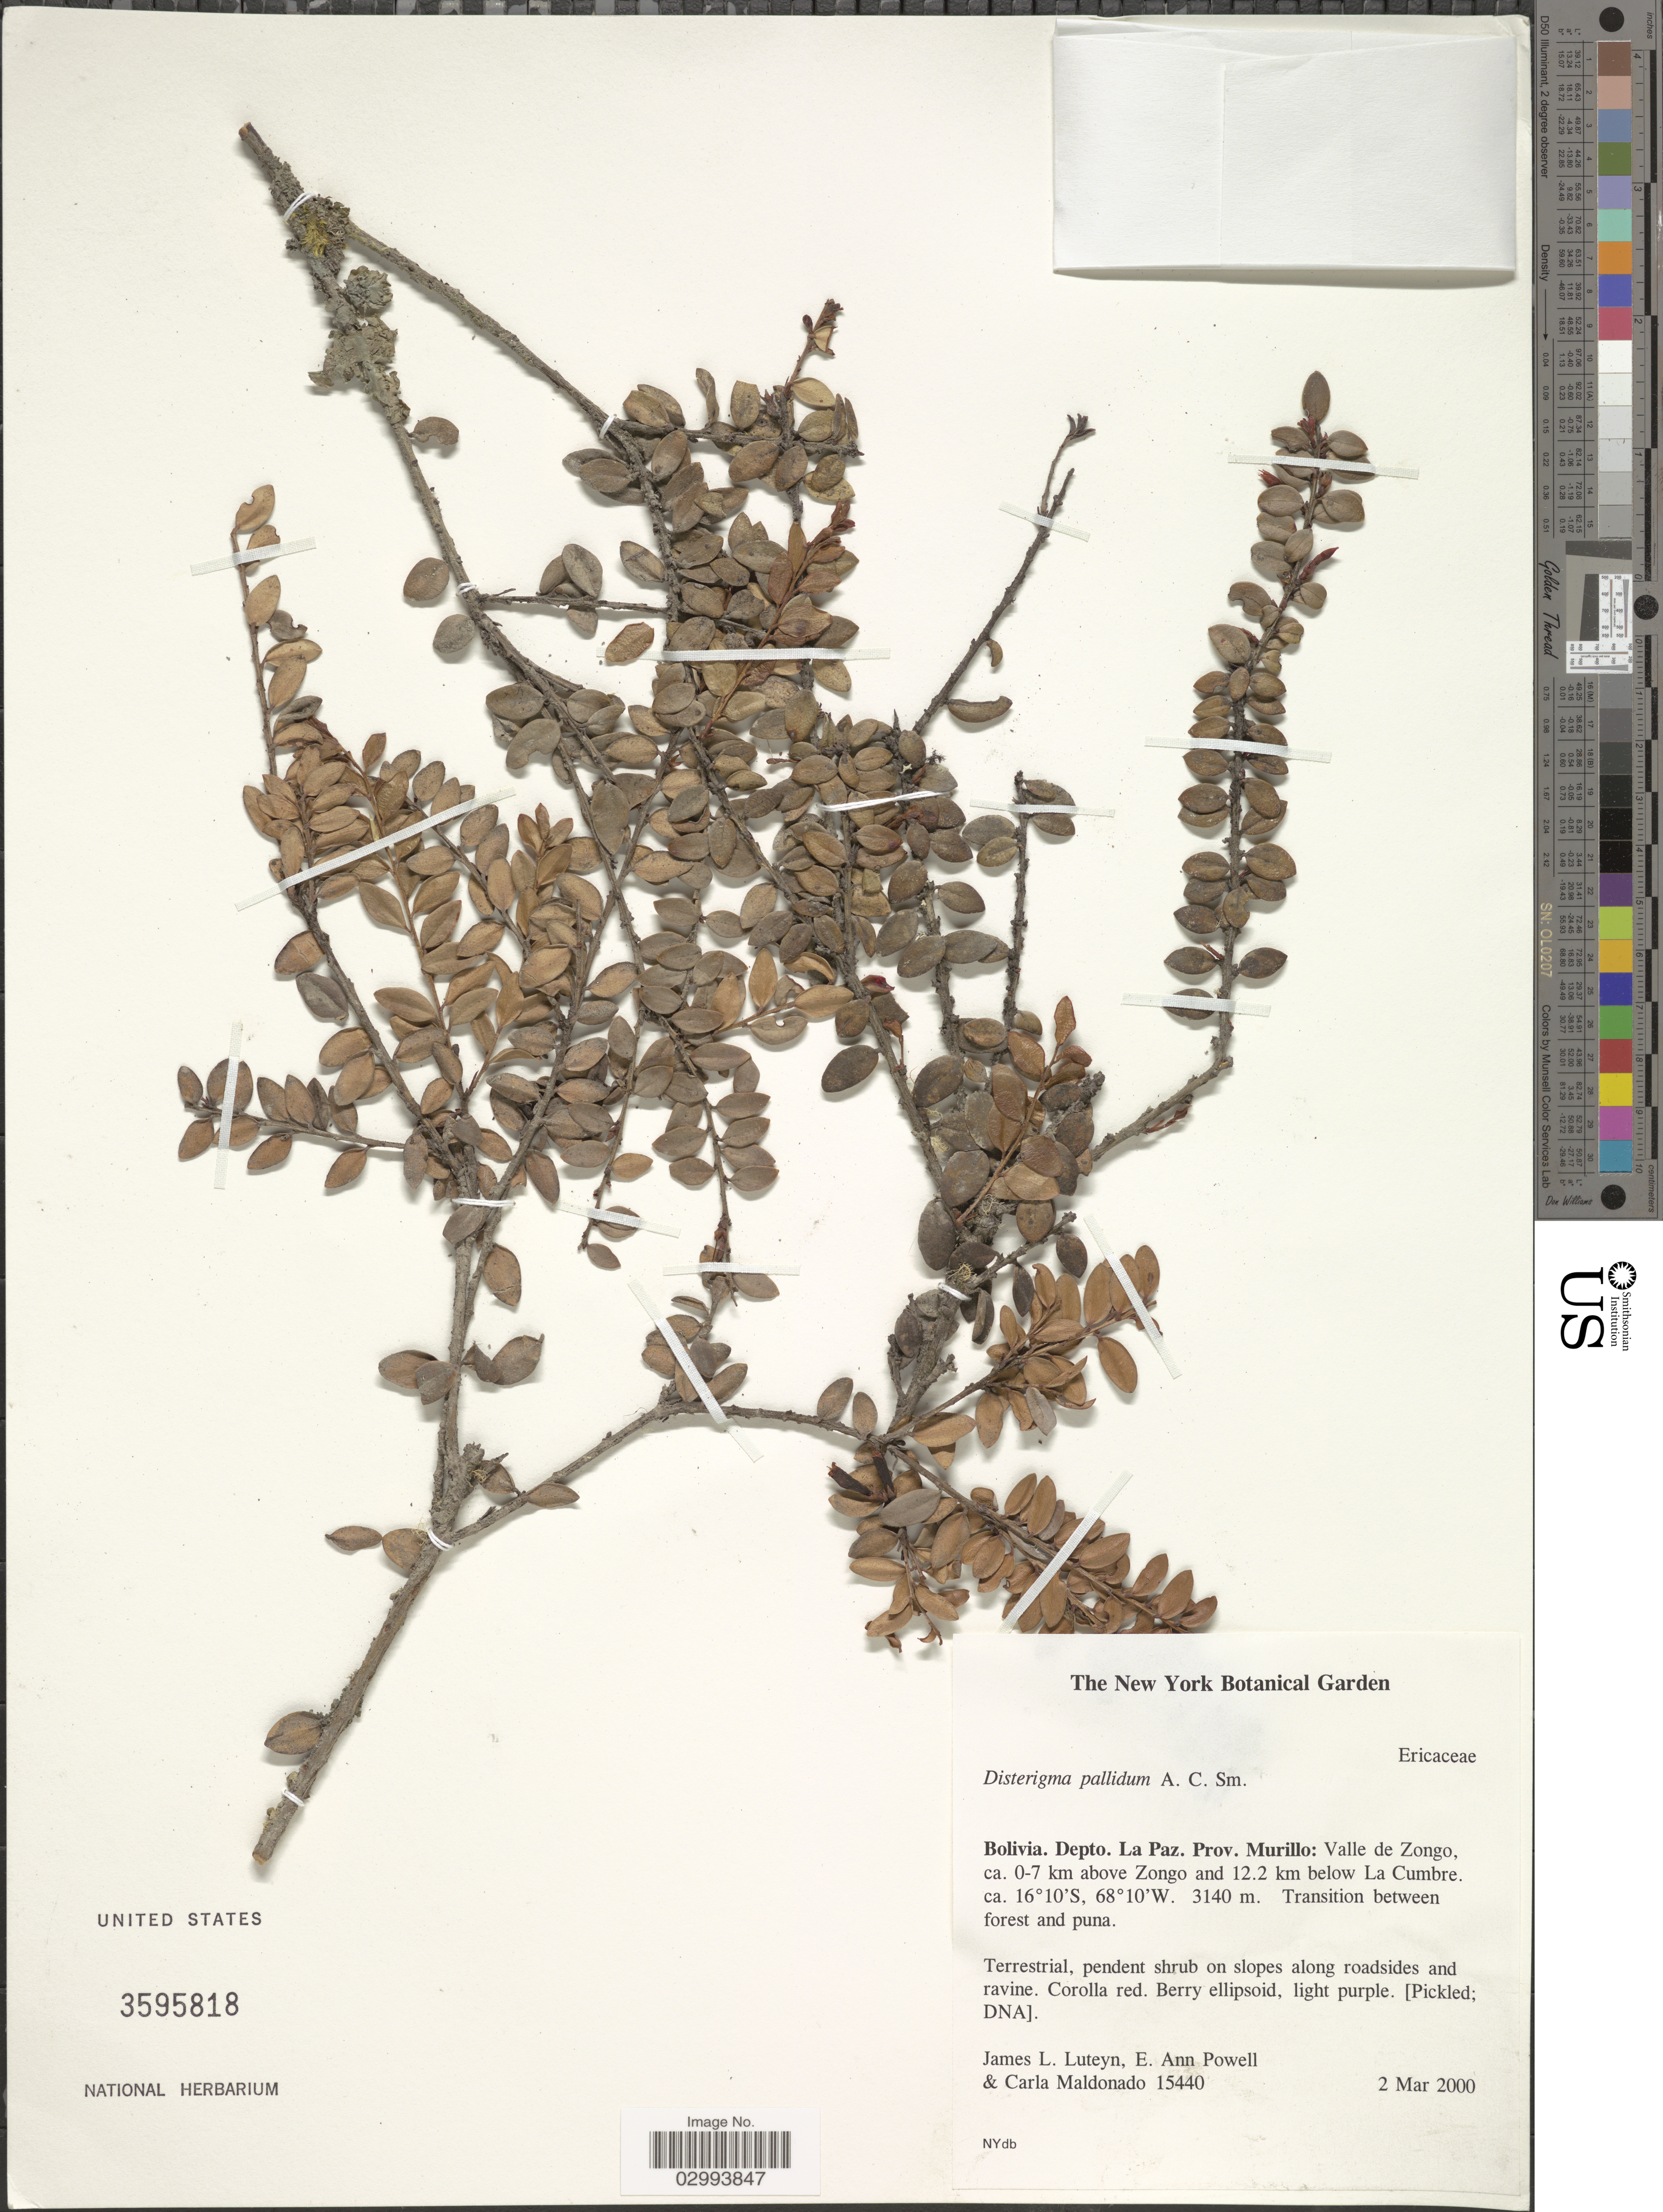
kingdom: Plantae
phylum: Tracheophyta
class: Magnoliopsida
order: Ericales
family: Ericaceae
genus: Disterigma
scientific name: Disterigma pallidum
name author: A.C. Sm.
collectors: J. L. Luteyn, E. A. Powell & C. Maldonado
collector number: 15440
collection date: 2000-03-02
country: Bolivia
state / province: La Paz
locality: Depto. La Paz. Prov. Murillo: Valle de Zongo, ca. 0-7 km above Zongo and 12.2 km below La Cumbre. Transition between forest and puna.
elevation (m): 3140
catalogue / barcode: US 3595818